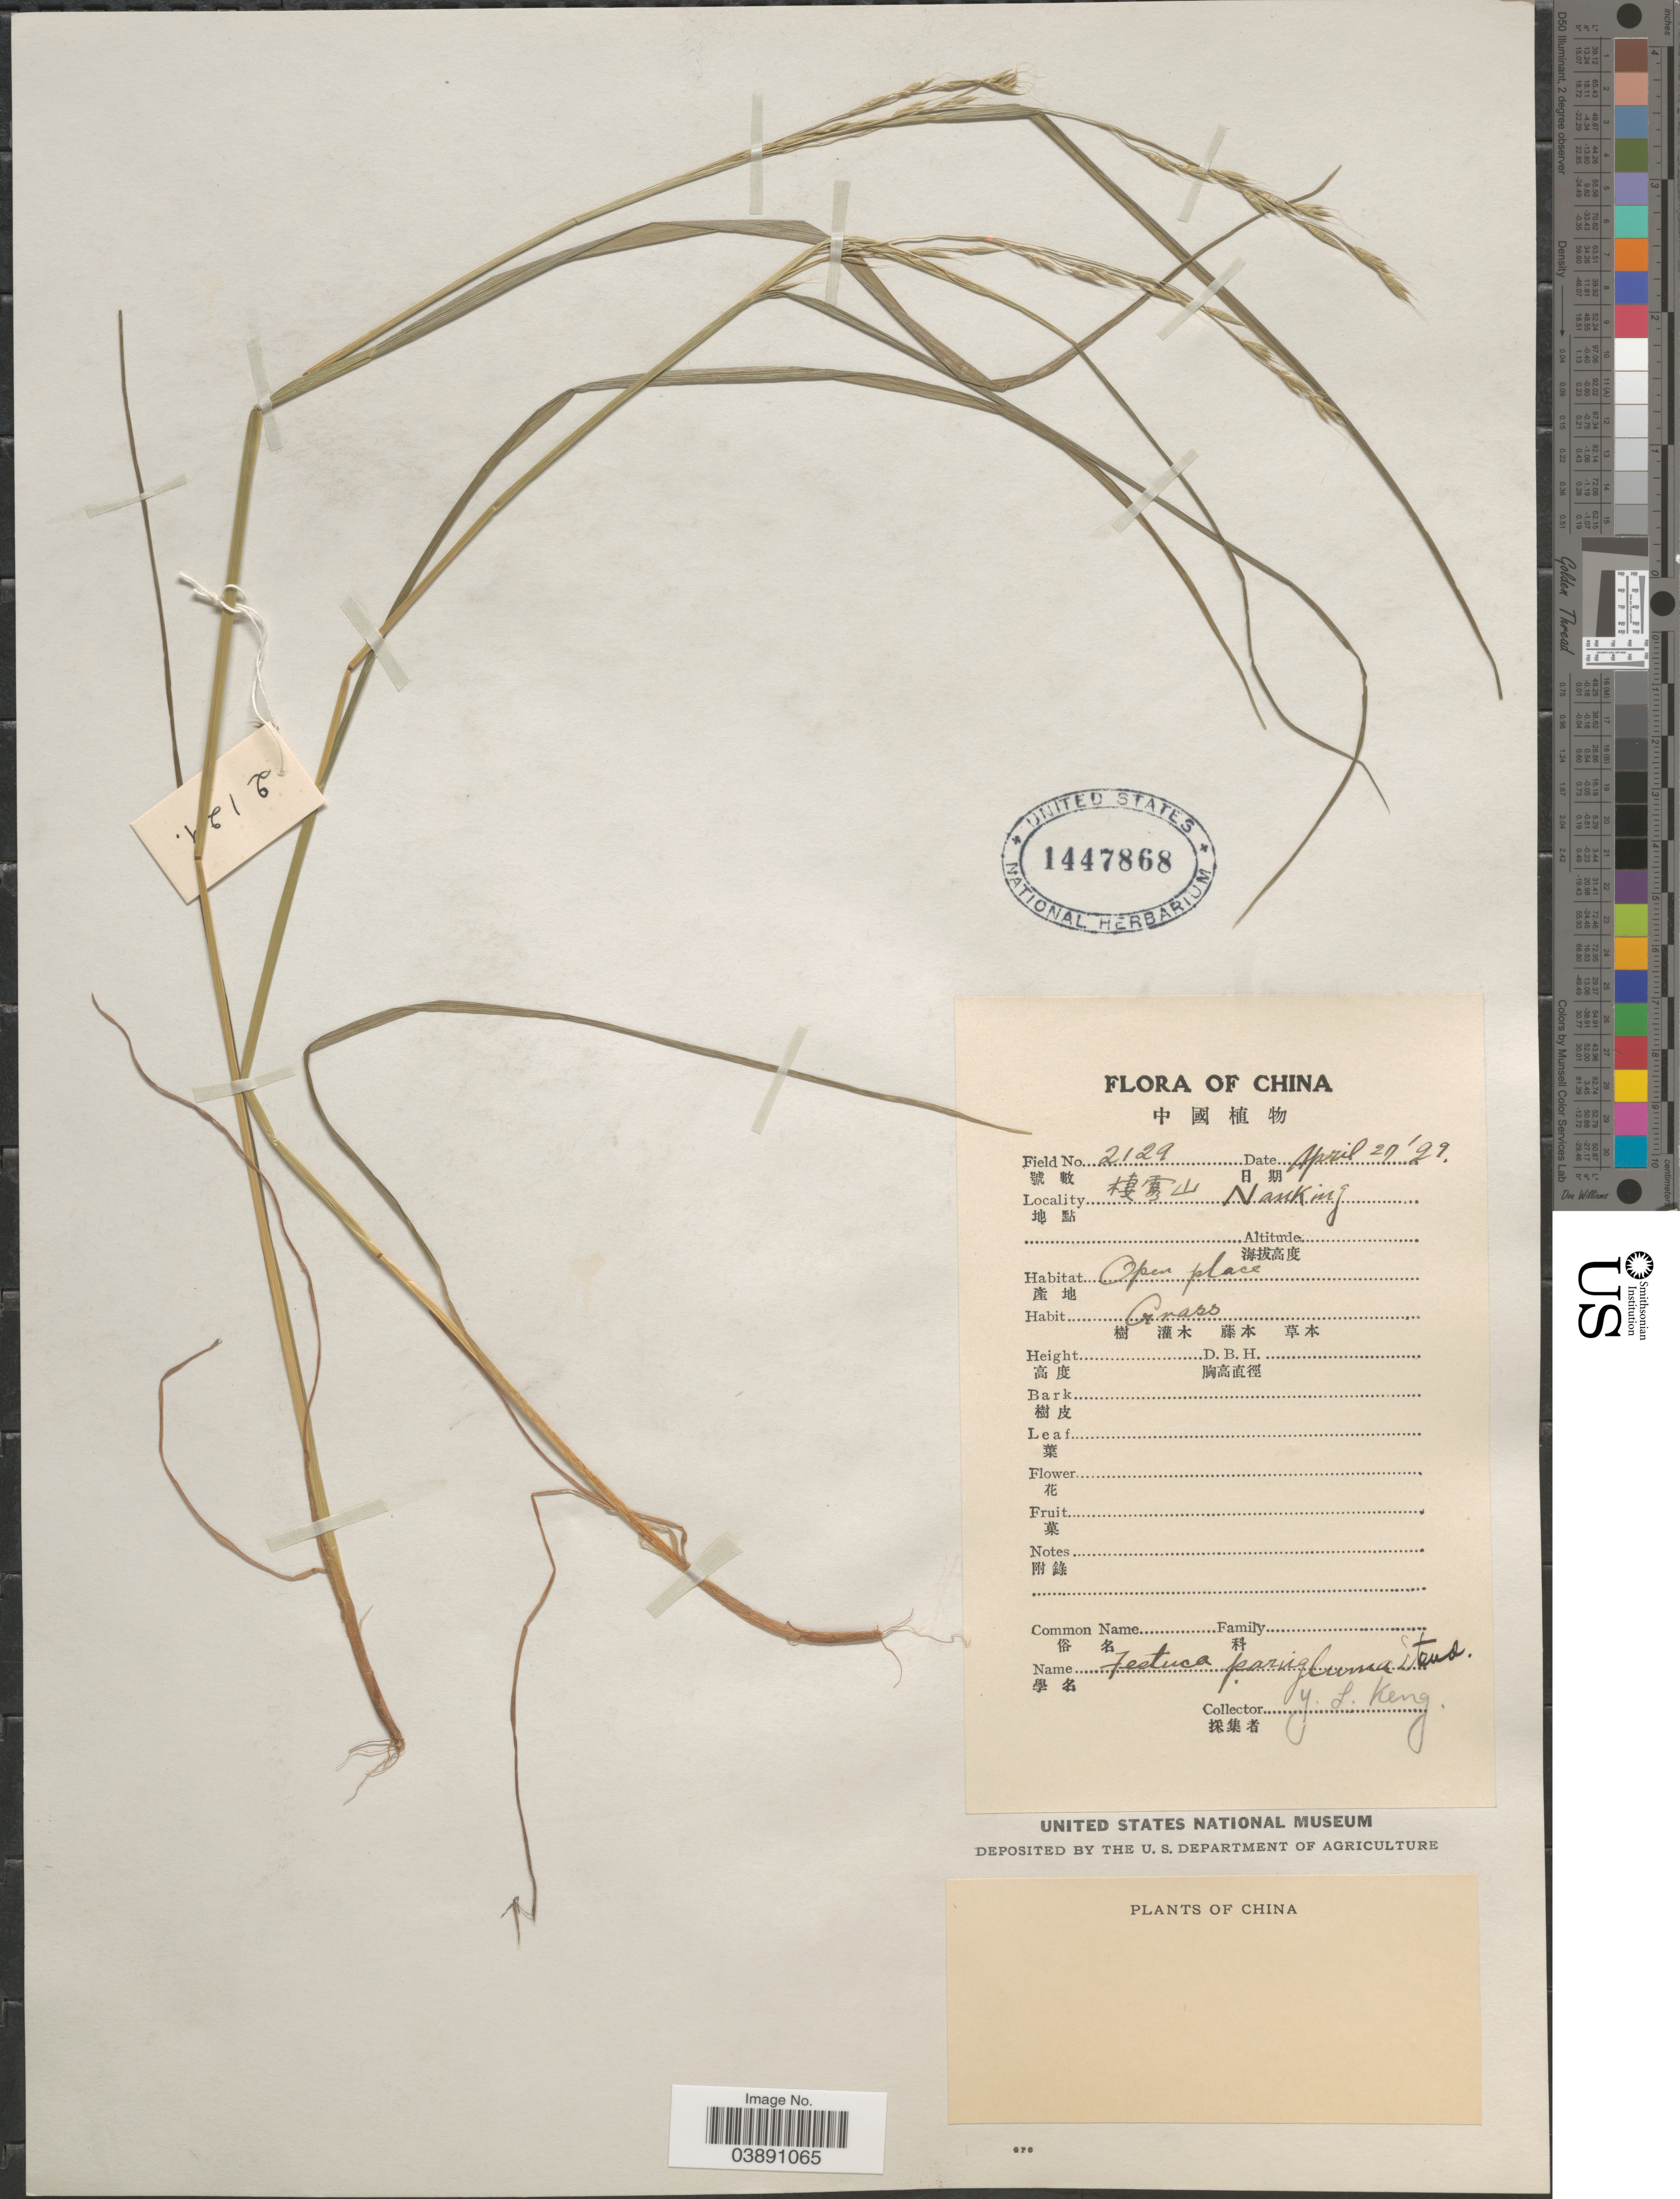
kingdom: Plantae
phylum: Tracheophyta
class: Liliopsida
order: Poales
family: Poaceae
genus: Festuca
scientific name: Festuca parvigluma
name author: Steud.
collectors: Y. L. Keng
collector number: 2129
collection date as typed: Transcribed d/m/y: 27/4/29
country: China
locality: X. Nanking.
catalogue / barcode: US 1447868